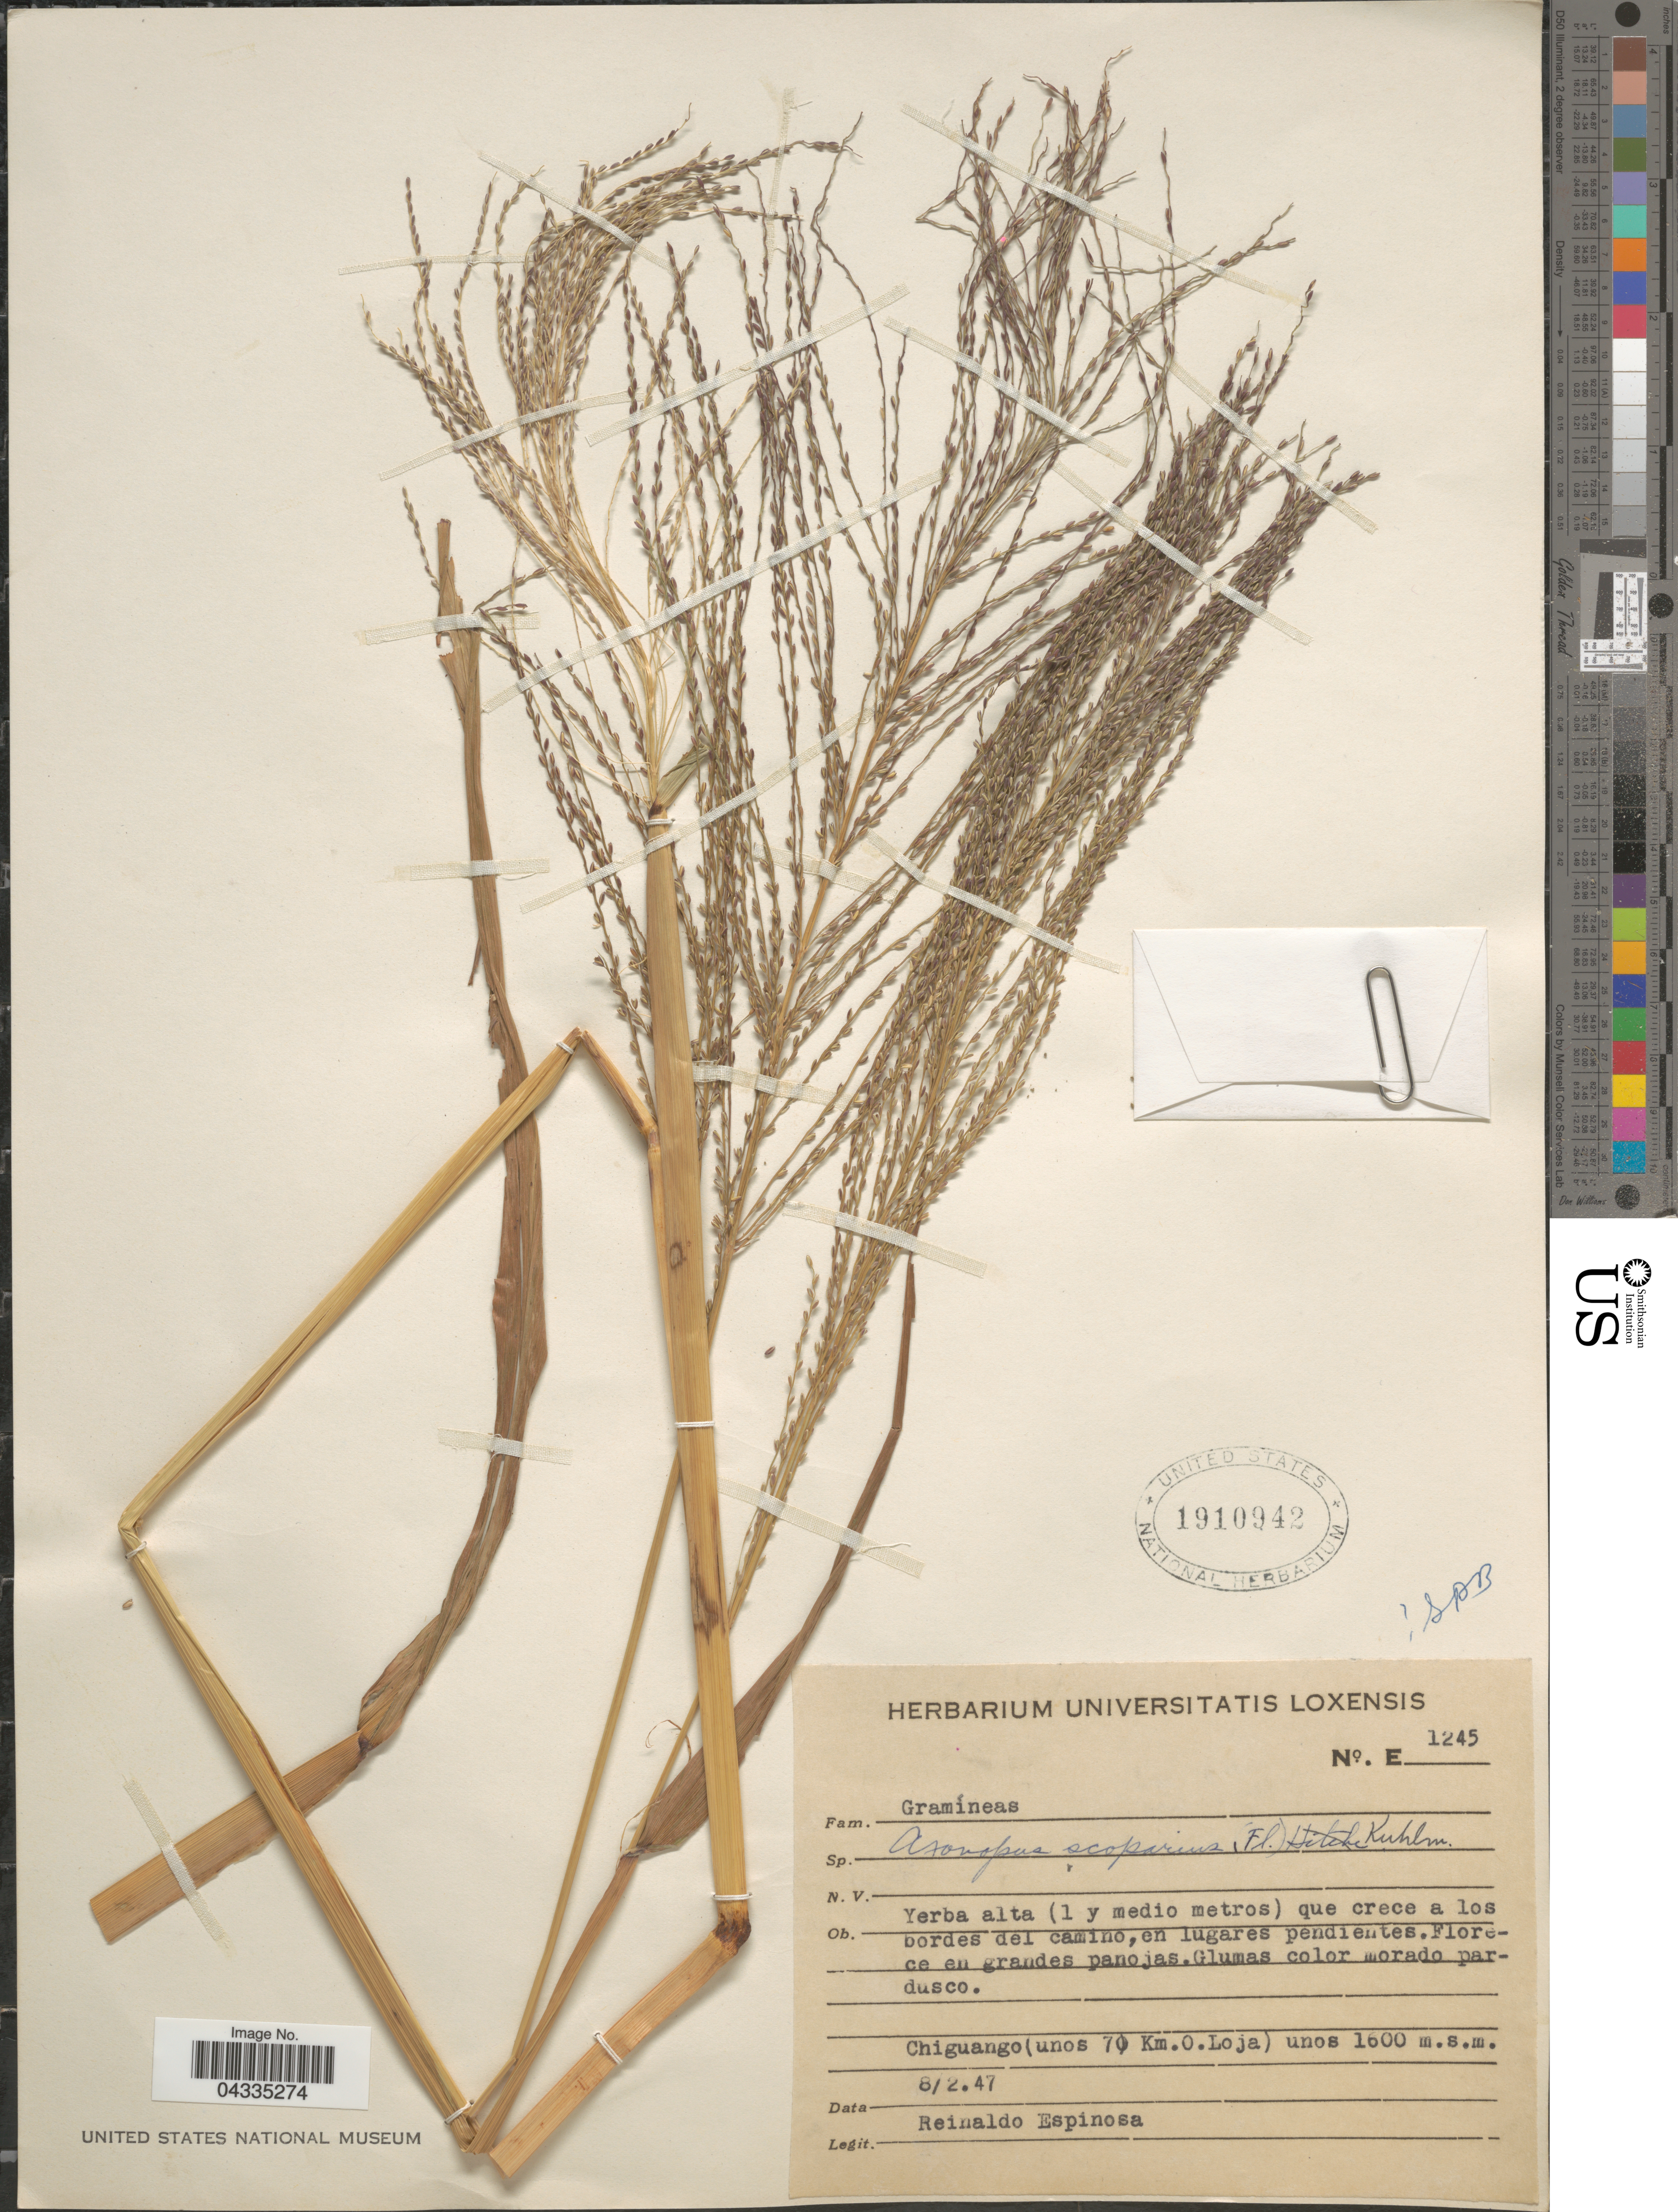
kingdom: Plantae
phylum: Tracheophyta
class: Liliopsida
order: Poales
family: Poaceae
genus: Axonopus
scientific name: Axonopus scoparius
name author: (Flüggé) Kuhlm.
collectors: R. Espinosa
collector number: E1245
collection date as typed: Transcribed d/m/y: 8/2/47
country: Ecuador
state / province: Loja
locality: Chiguango (unos 70 Km. O. Loja).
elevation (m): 1600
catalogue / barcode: US 1910942